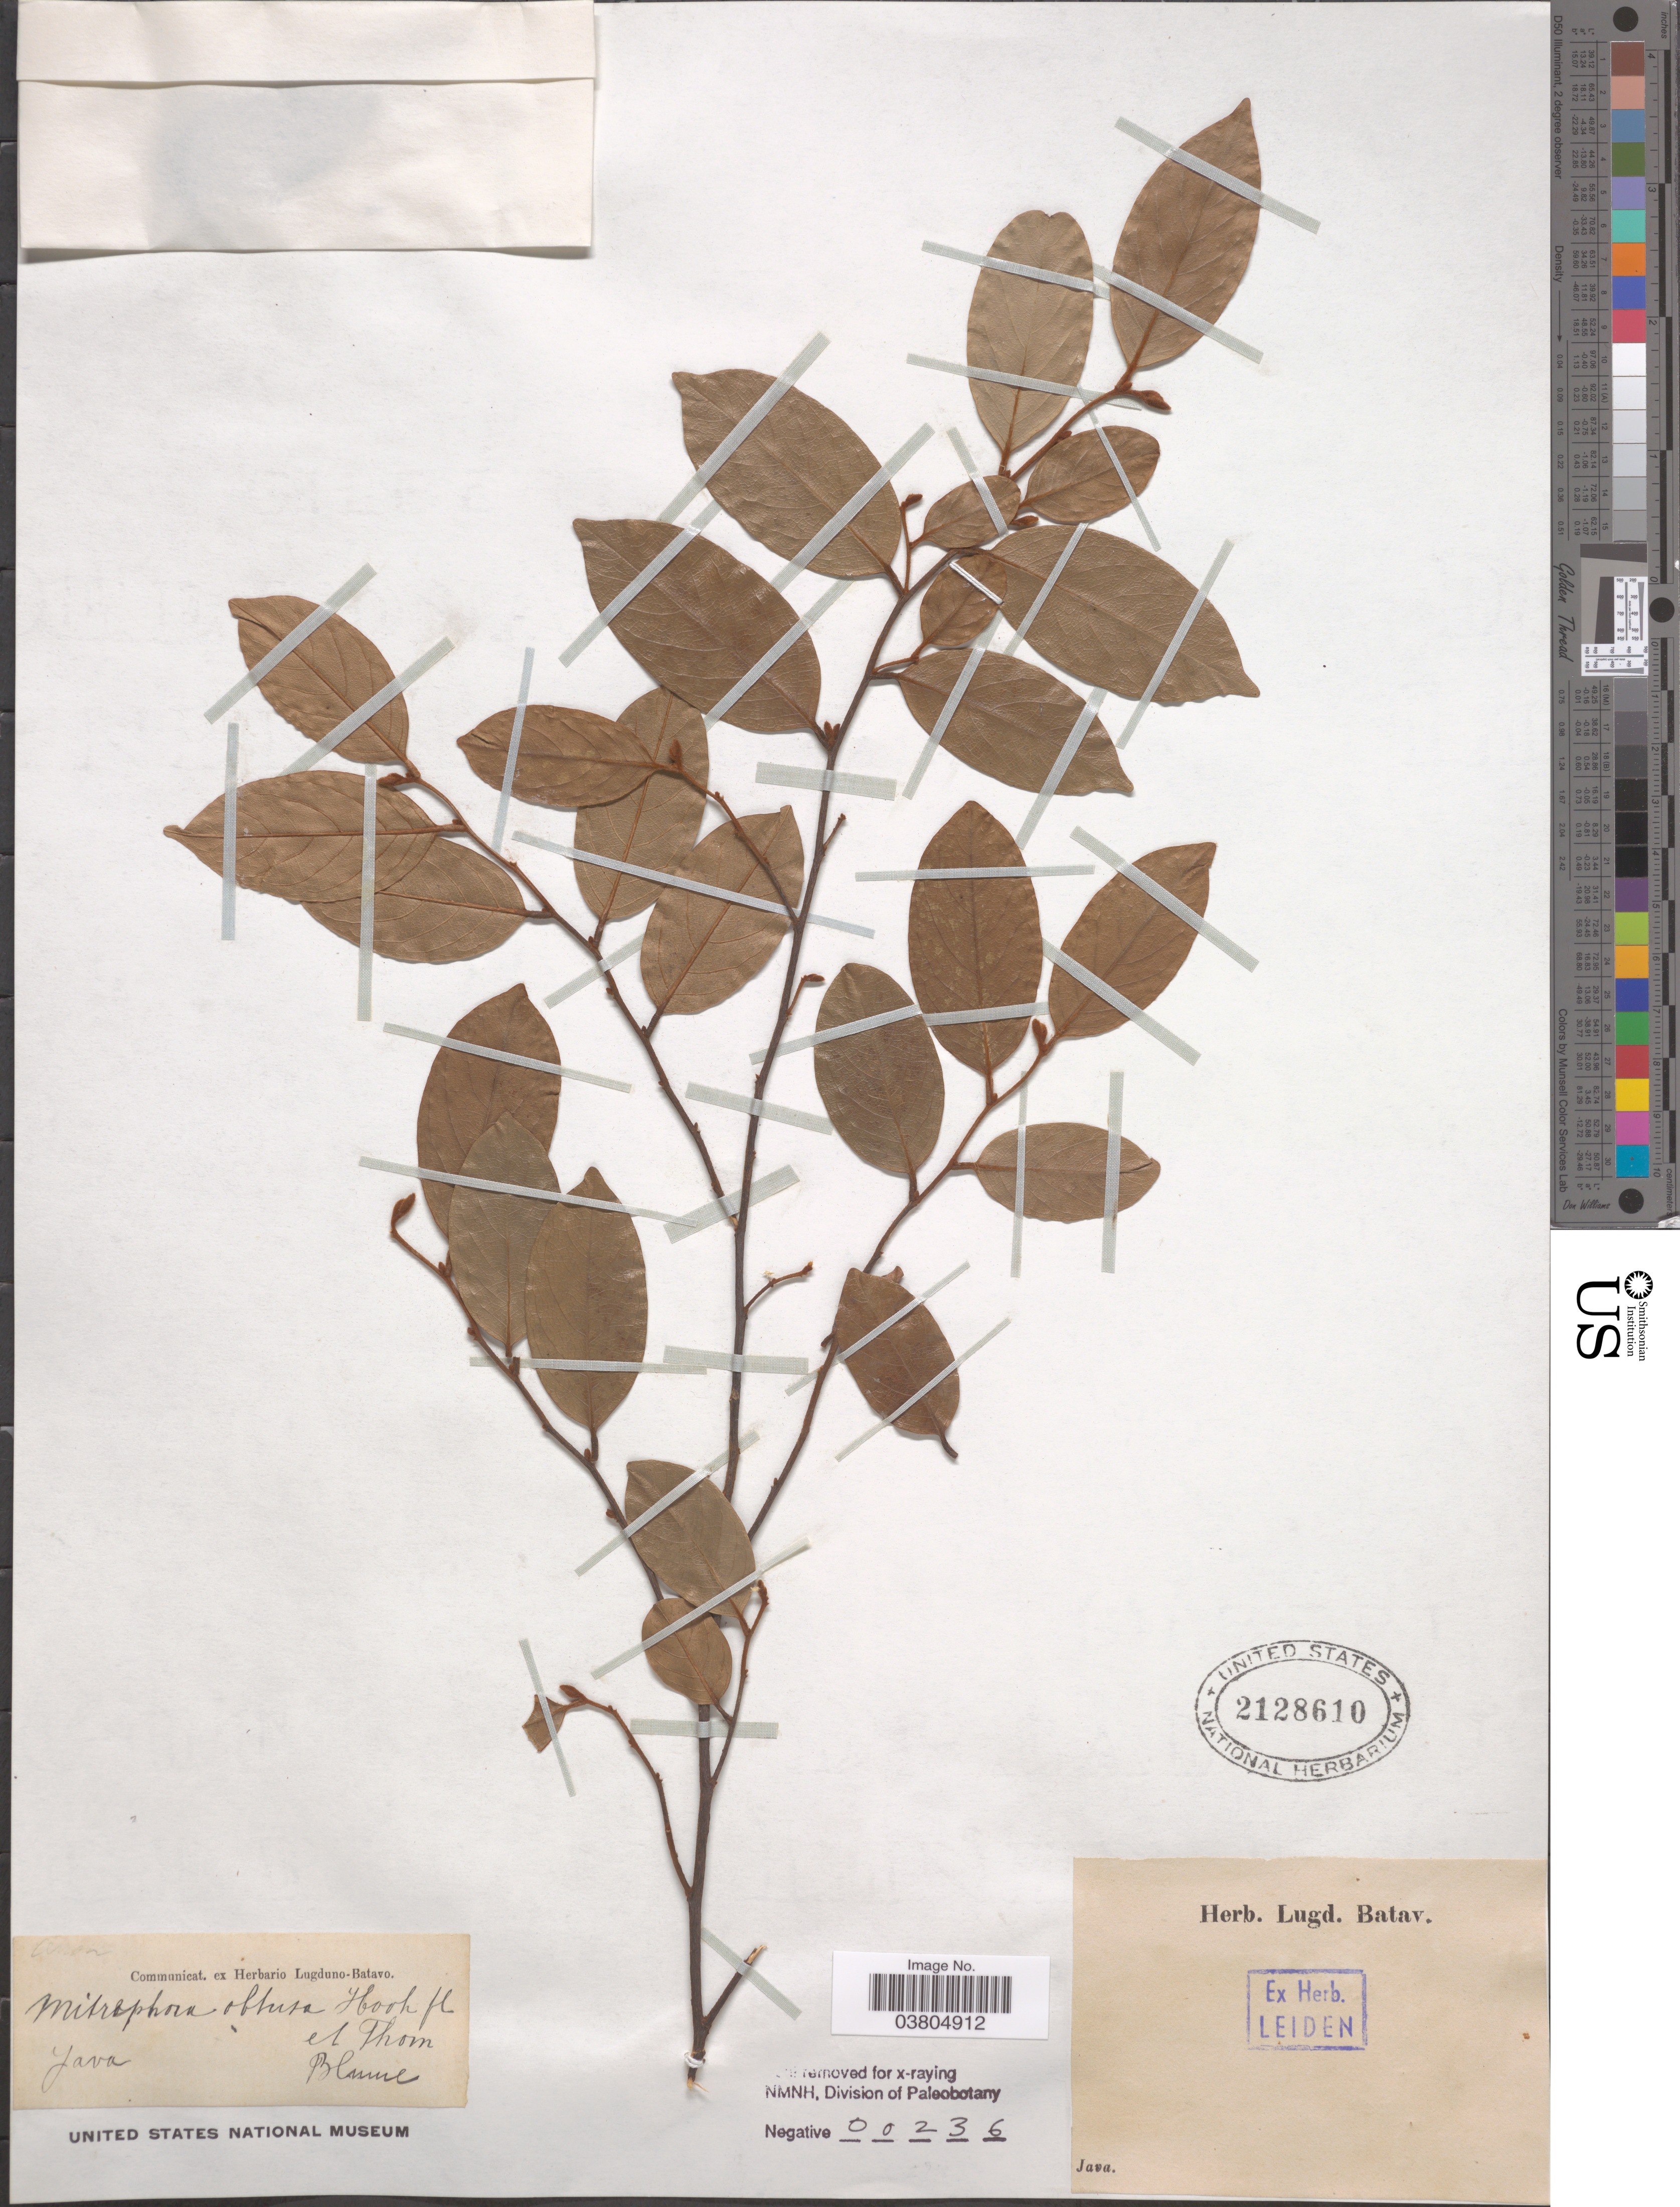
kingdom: Plantae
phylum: Tracheophyta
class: Magnoliopsida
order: Magnoliales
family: Annonaceae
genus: Mitrephora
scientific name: Mitrephora obtusa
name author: Hook. f. & Thomson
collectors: Ex herb. Lugd. Batav.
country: Indonesia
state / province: Java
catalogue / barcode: US 2128610